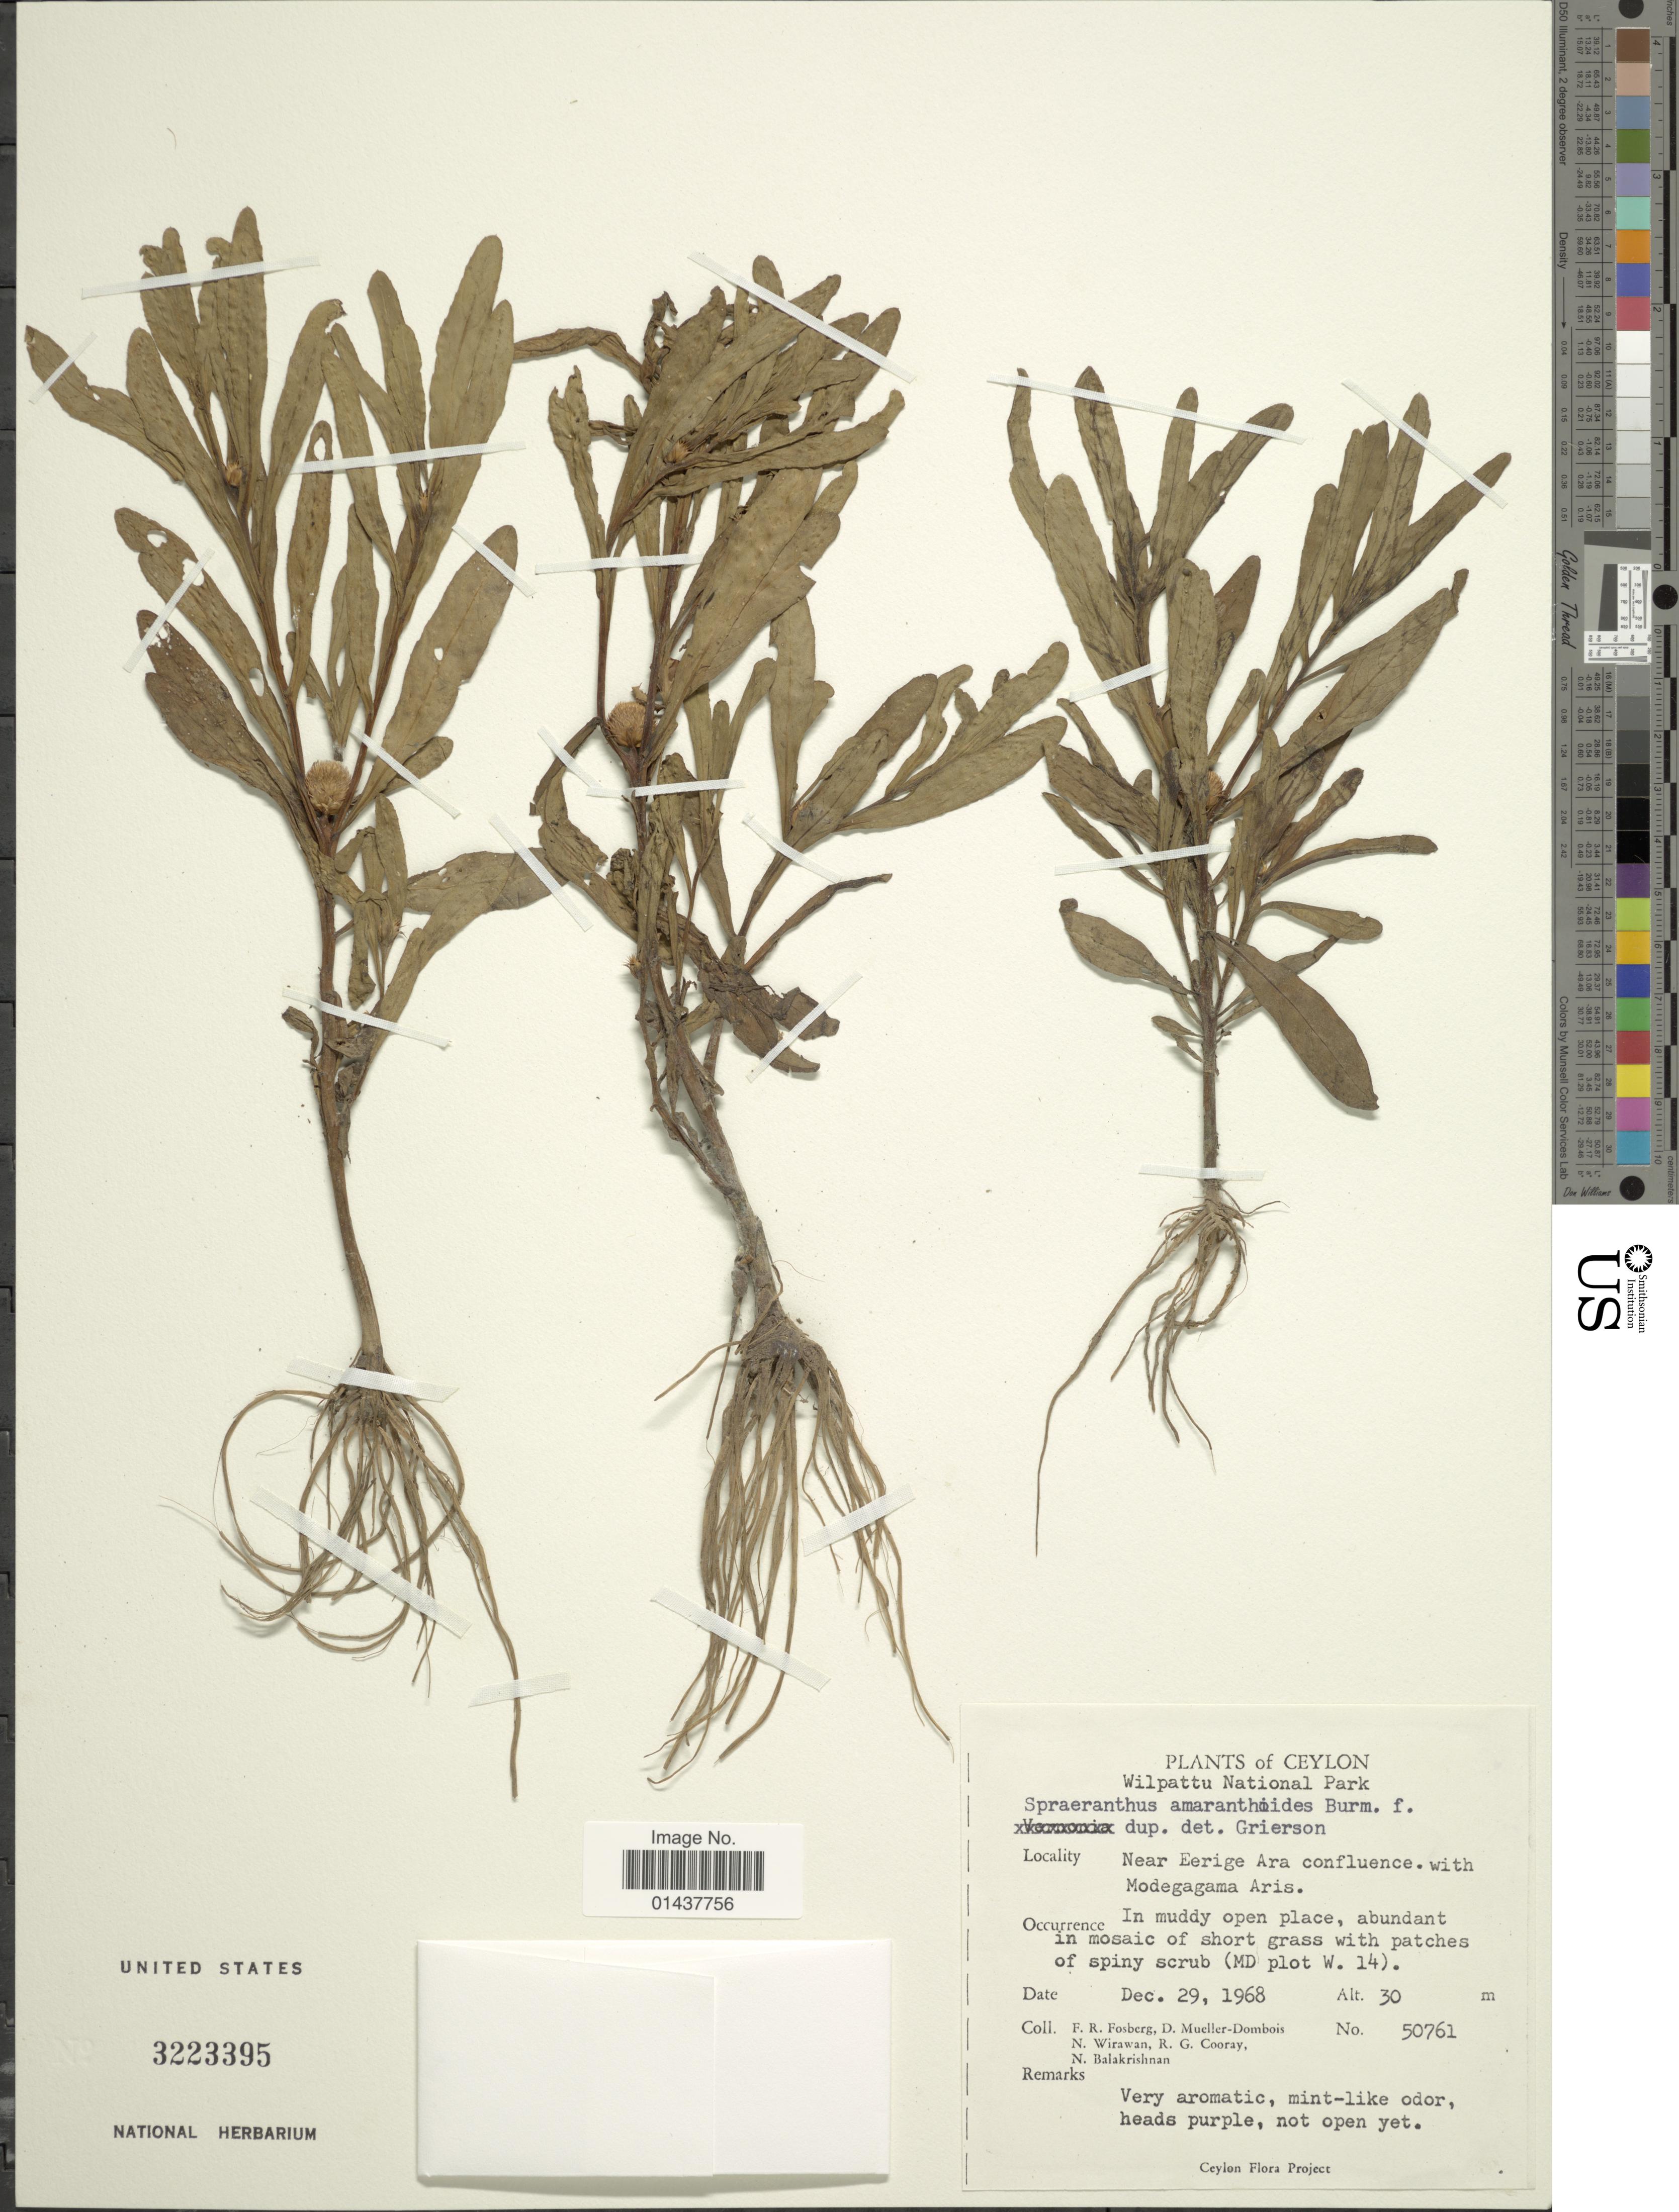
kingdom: Plantae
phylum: Tracheophyta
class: Magnoliopsida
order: Asterales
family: Asteraceae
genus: Sphaeranthus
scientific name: Sphaeranthus amaranthoides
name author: Burm. f.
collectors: F. R. Fosberg, D. Mueller-Dombois, N. Wirawan, R. Cooray & N. Balakrishnan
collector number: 50761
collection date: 1968-12-29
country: Sri Lanka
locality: Ceylon, Wilpattu National Park, Near Eerige Ara confluence with Modegagama Aris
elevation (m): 30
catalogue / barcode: US 3223395